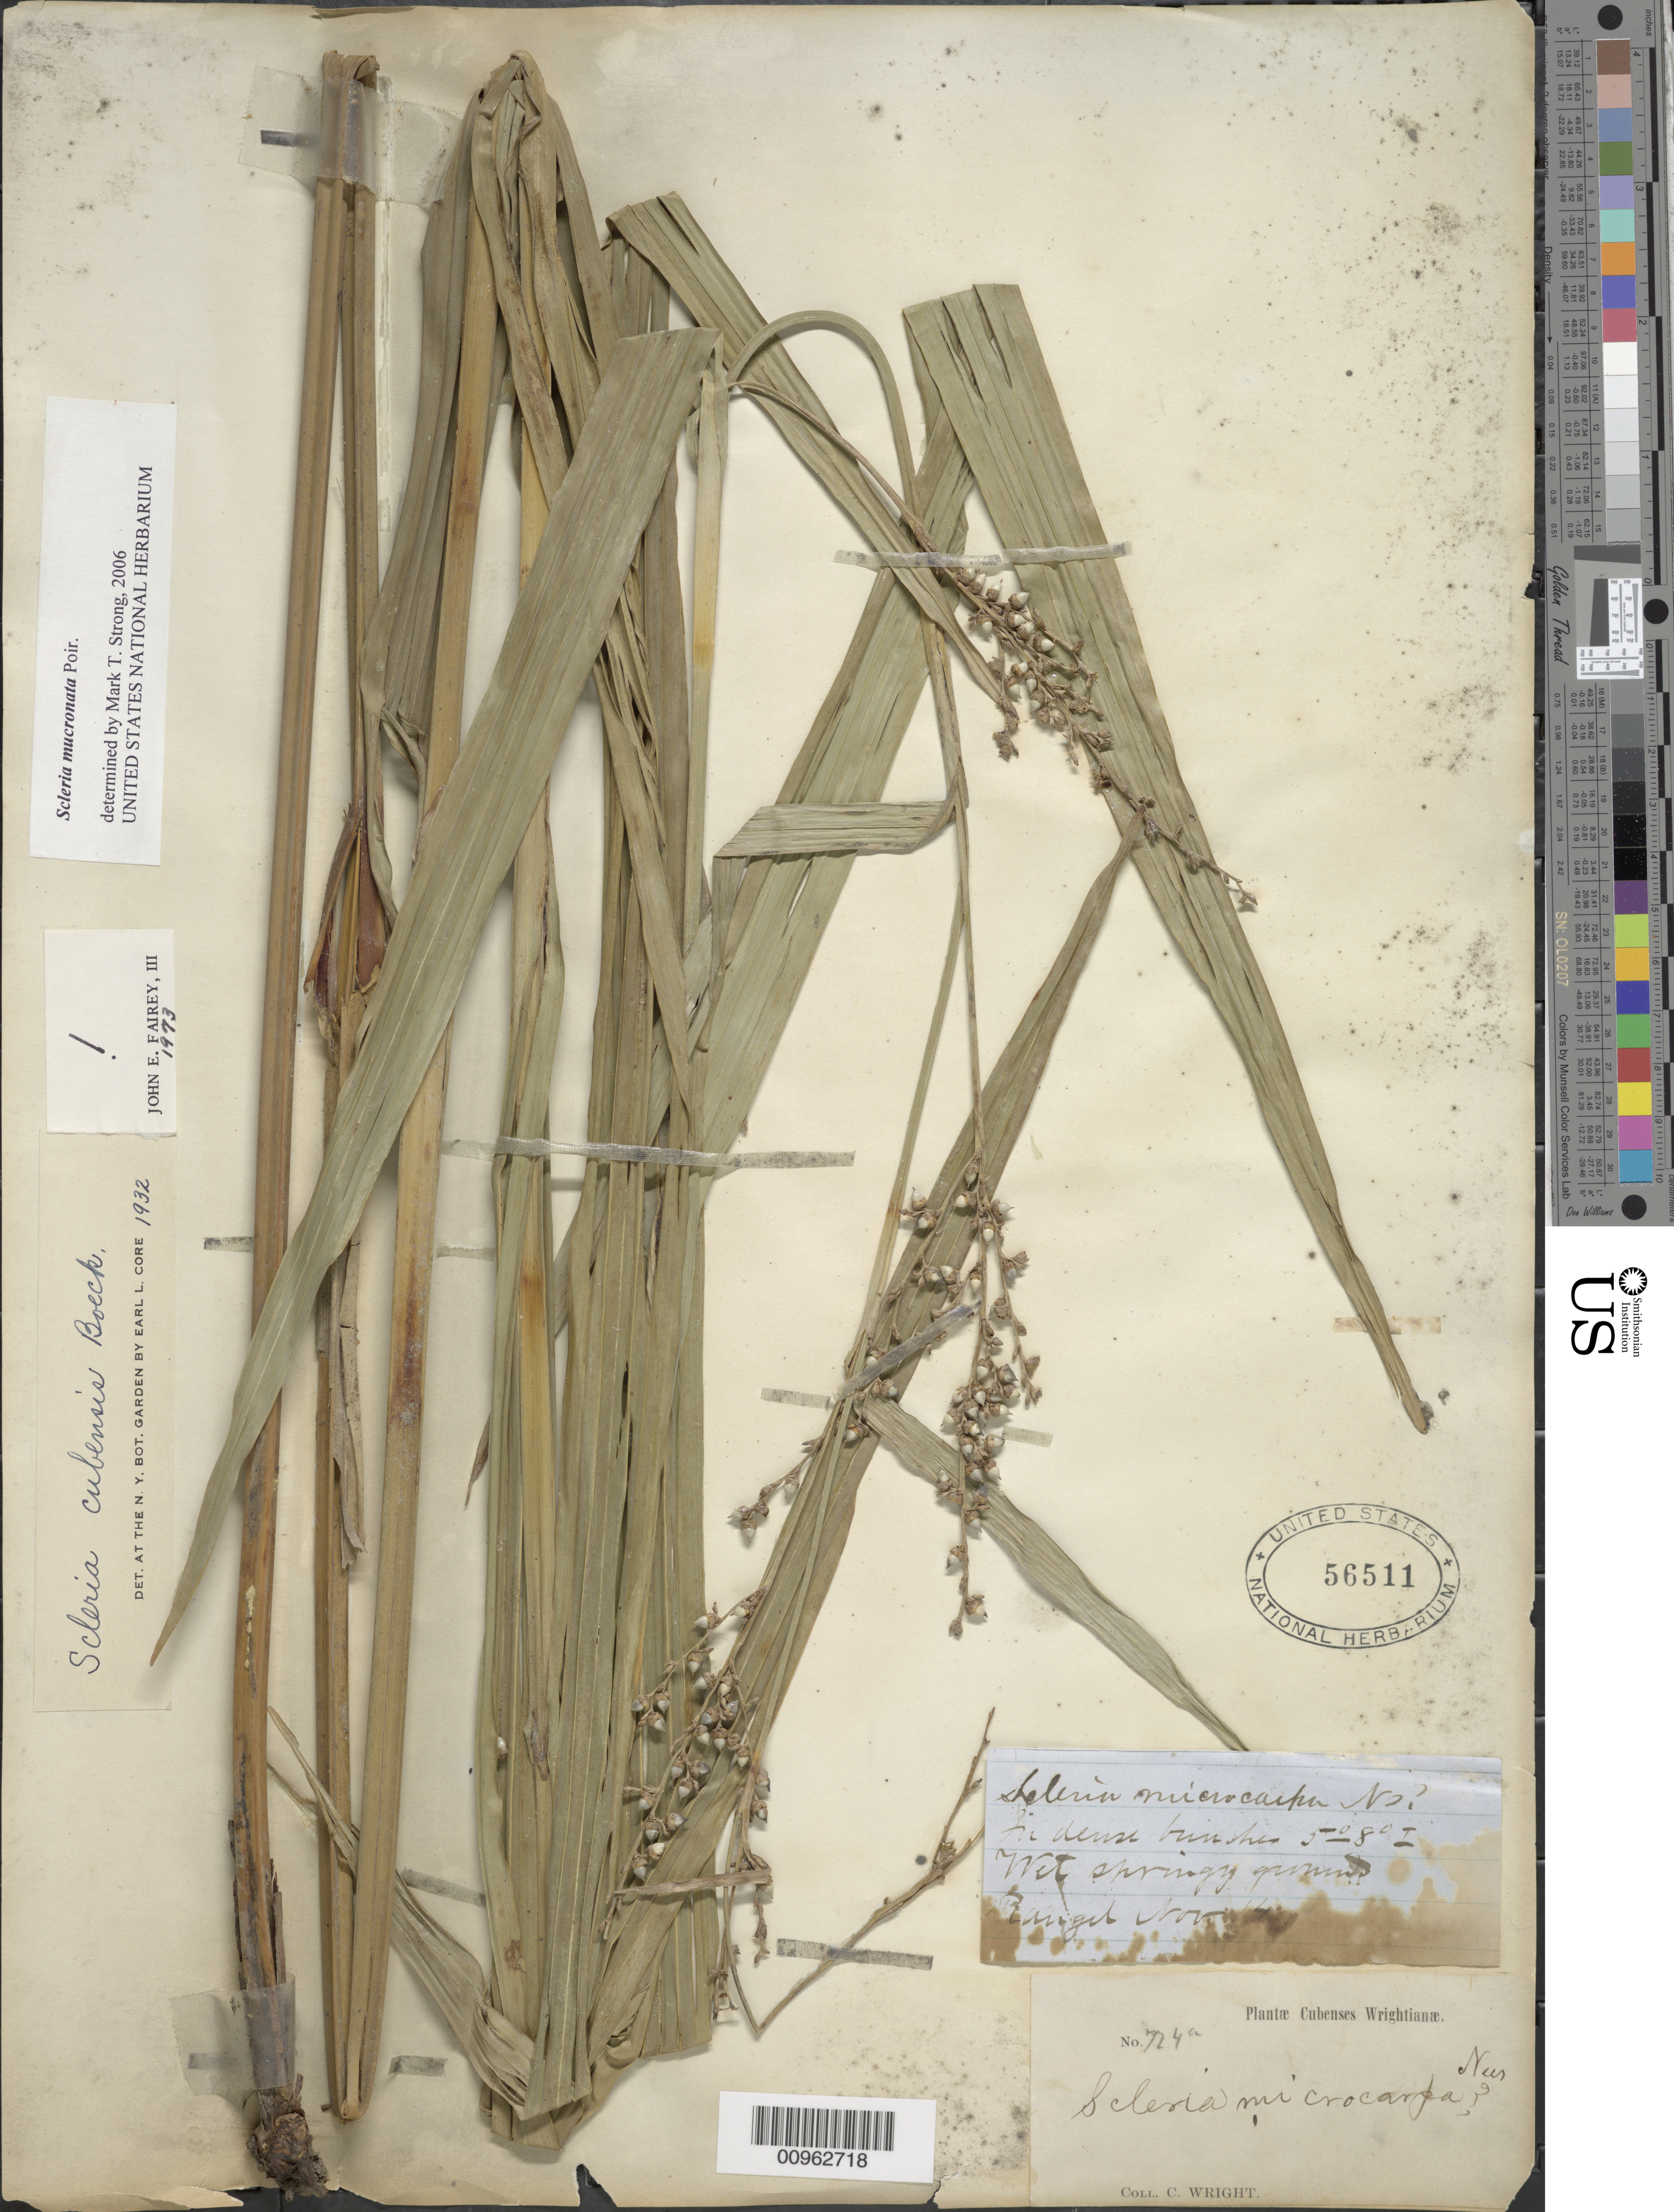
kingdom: Plantae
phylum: Tracheophyta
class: Liliopsida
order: Poales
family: Cyperaceae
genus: Scleria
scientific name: Scleria mucronata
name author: Poir.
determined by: Strong, M. T., (US), Smithsonian Institution - National Museum of Natural History (UNITED STATES)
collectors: C. Wright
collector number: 724A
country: Cuba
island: Cuba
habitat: In dense bushes, wet springy ground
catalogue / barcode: US 56511